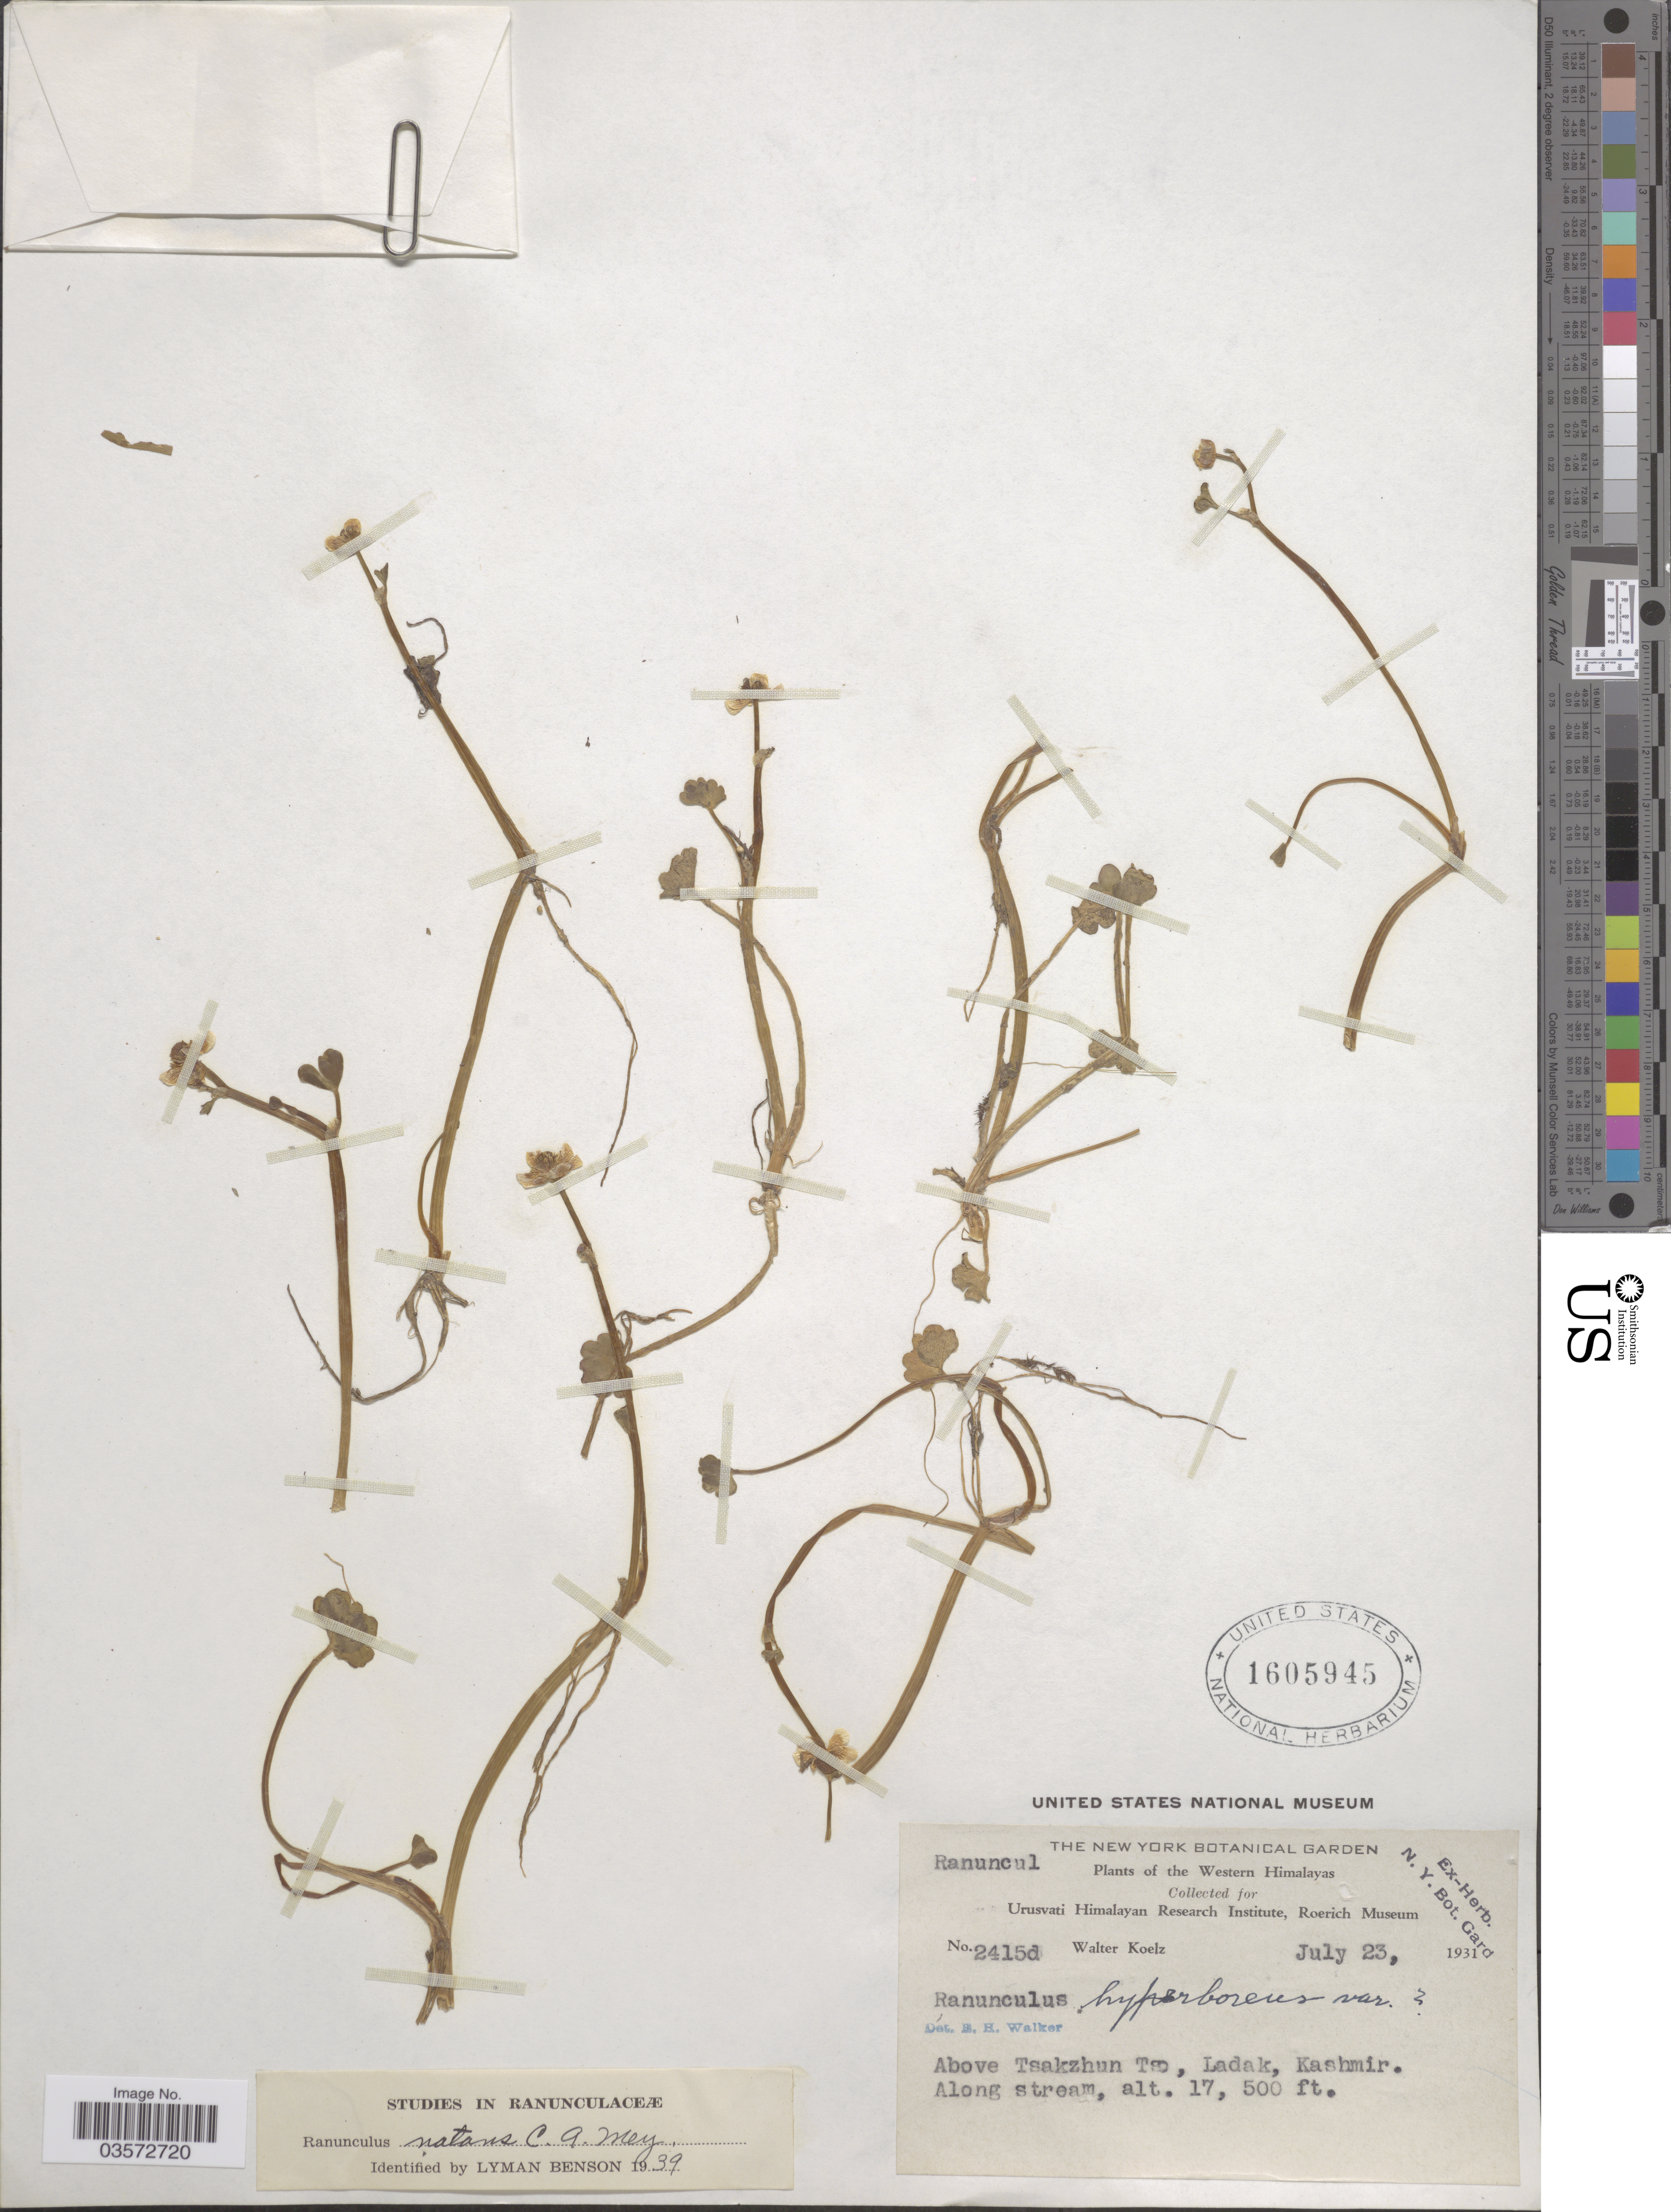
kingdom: Plantae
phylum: Tracheophyta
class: Magnoliopsida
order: Ranunculales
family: Ranunculaceae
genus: Ranunculus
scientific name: Ranunculus natans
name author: C.A. Mey.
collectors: W. N. Koelz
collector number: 2415d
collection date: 1931-07-23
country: India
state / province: Ladakh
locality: The Western Himalayas. Above Tsakzhun Tso, Ladak, Kashmir. Along stream.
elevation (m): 5334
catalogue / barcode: US 1605945